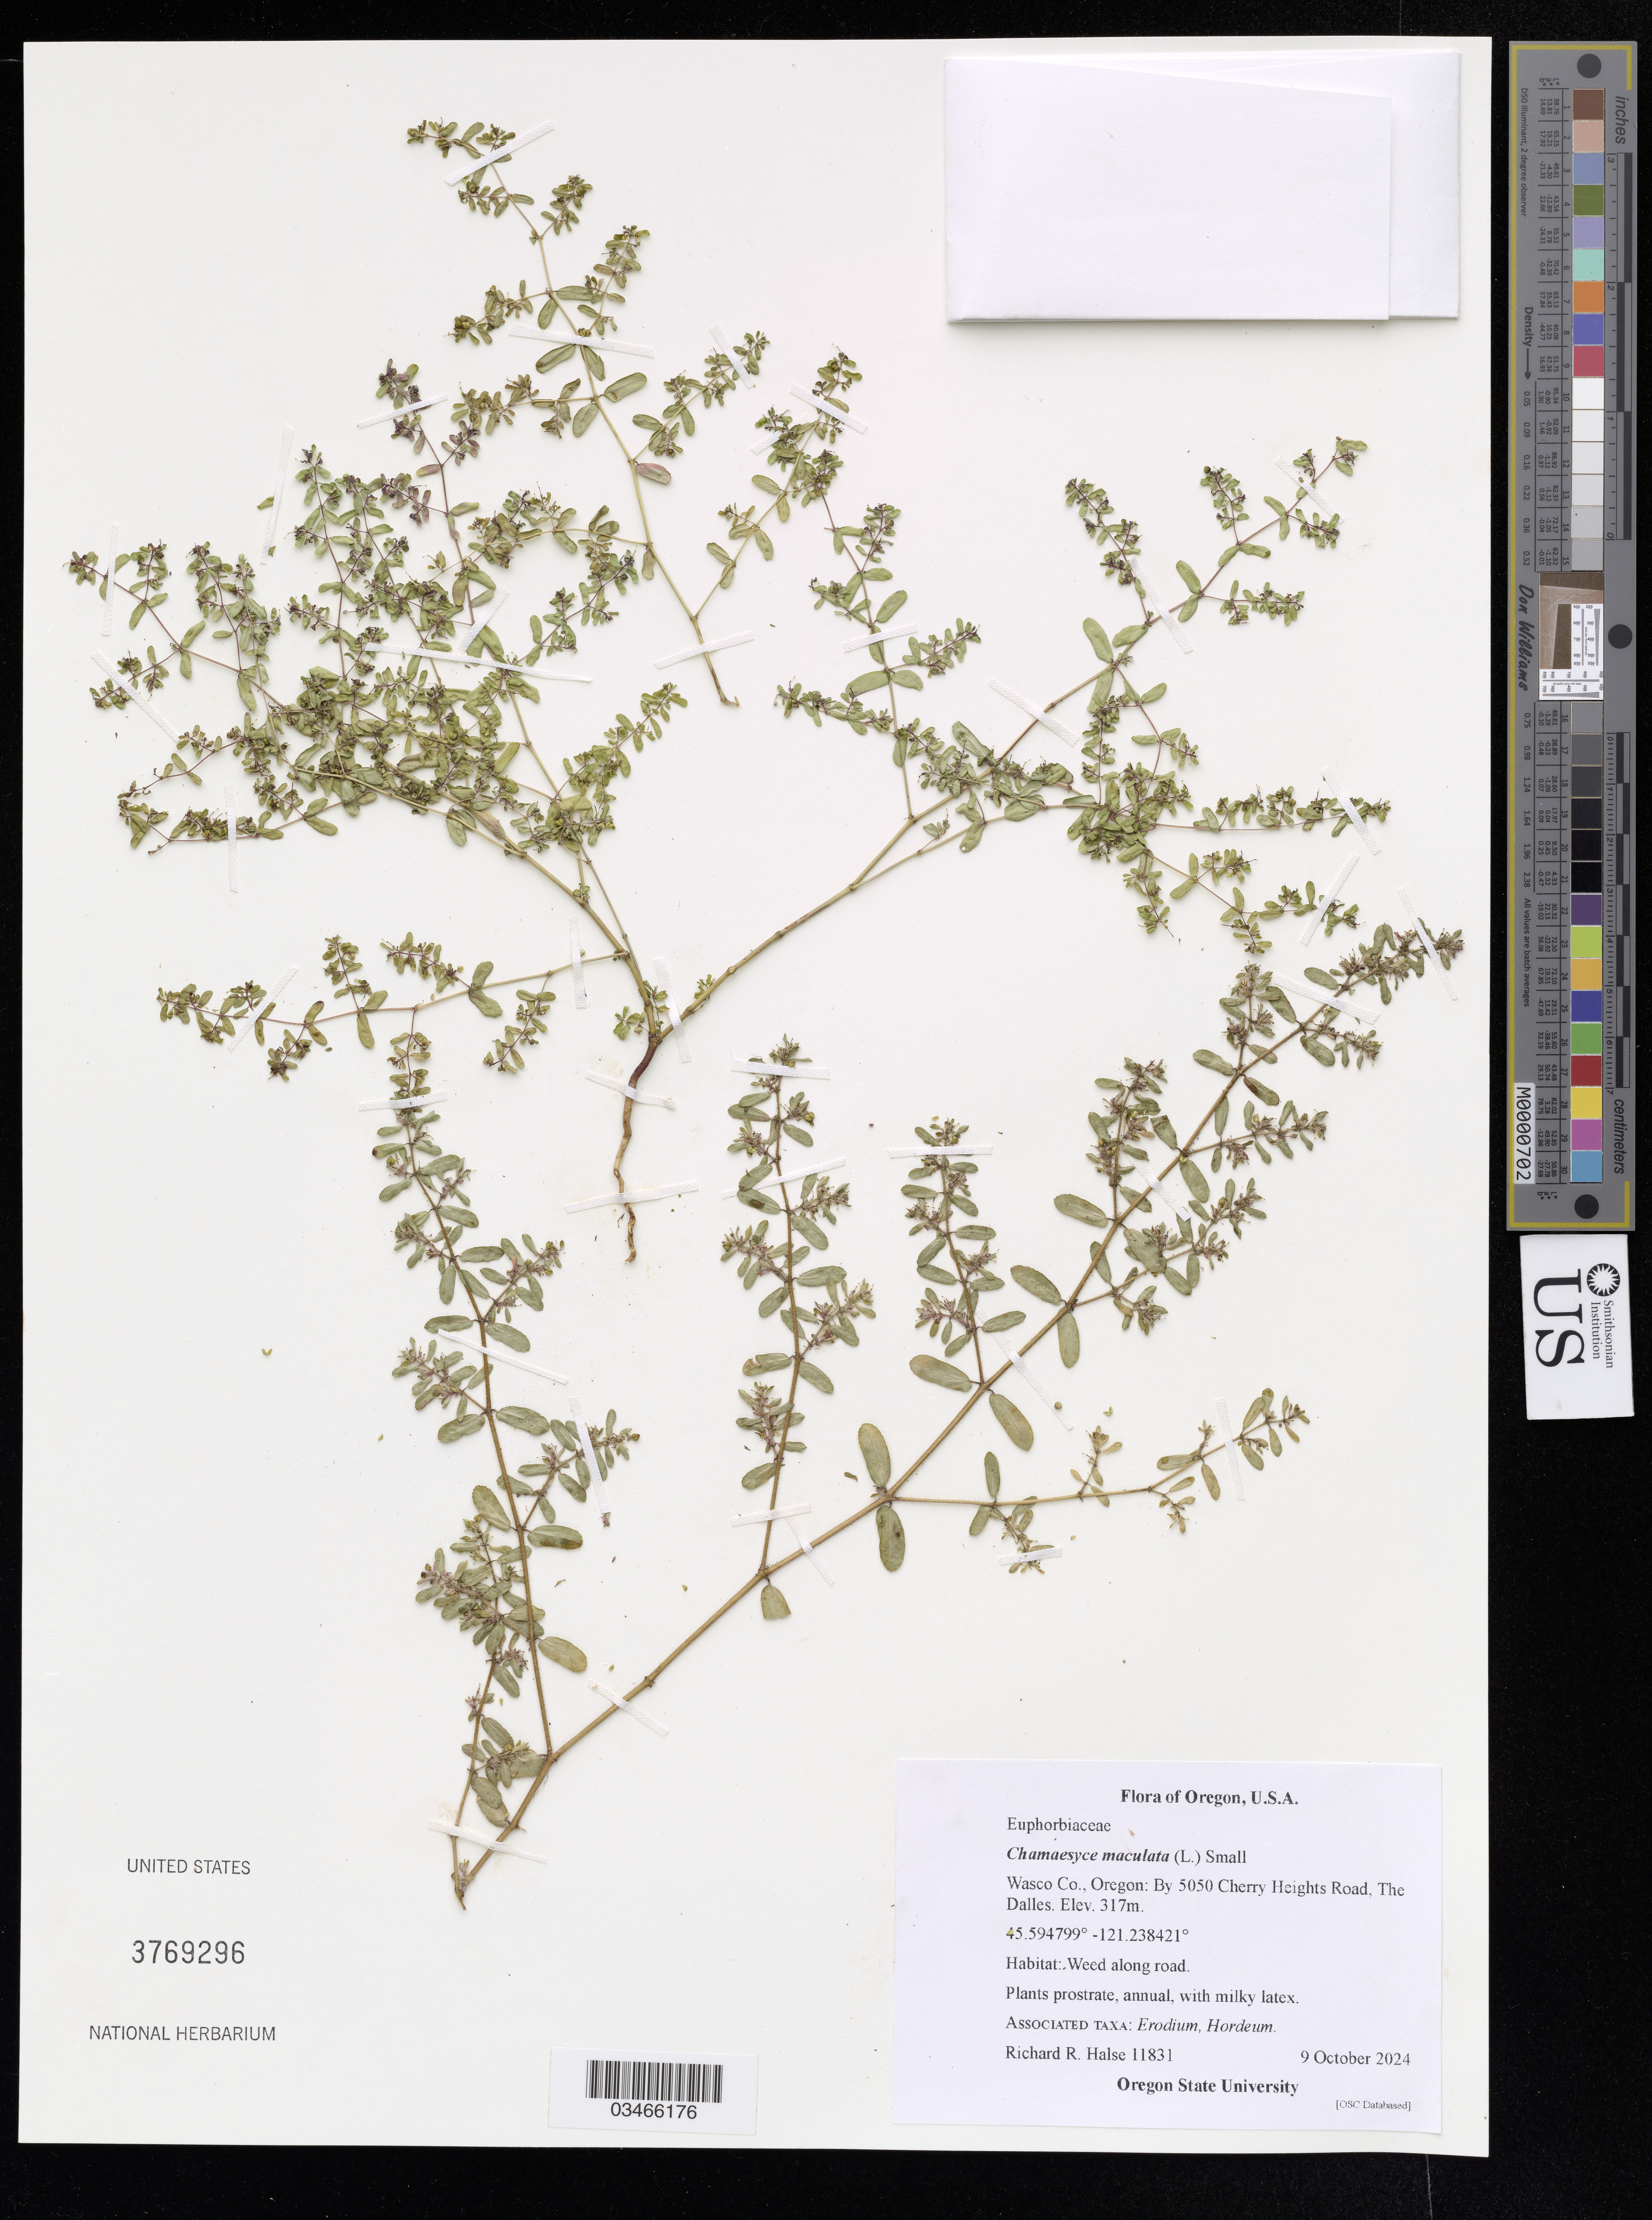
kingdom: Plantae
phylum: Tracheophyta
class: Magnoliopsida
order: Malpighiales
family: Euphorbiaceae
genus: Chamaesyce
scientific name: Chamaesyce maculata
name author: (L.) Small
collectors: R. Halse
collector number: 11831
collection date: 2024-10-09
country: United States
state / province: Oregon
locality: Wasco Co. By 5050 Cherry Heights Road, The Dalles.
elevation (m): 317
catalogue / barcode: US 3769296